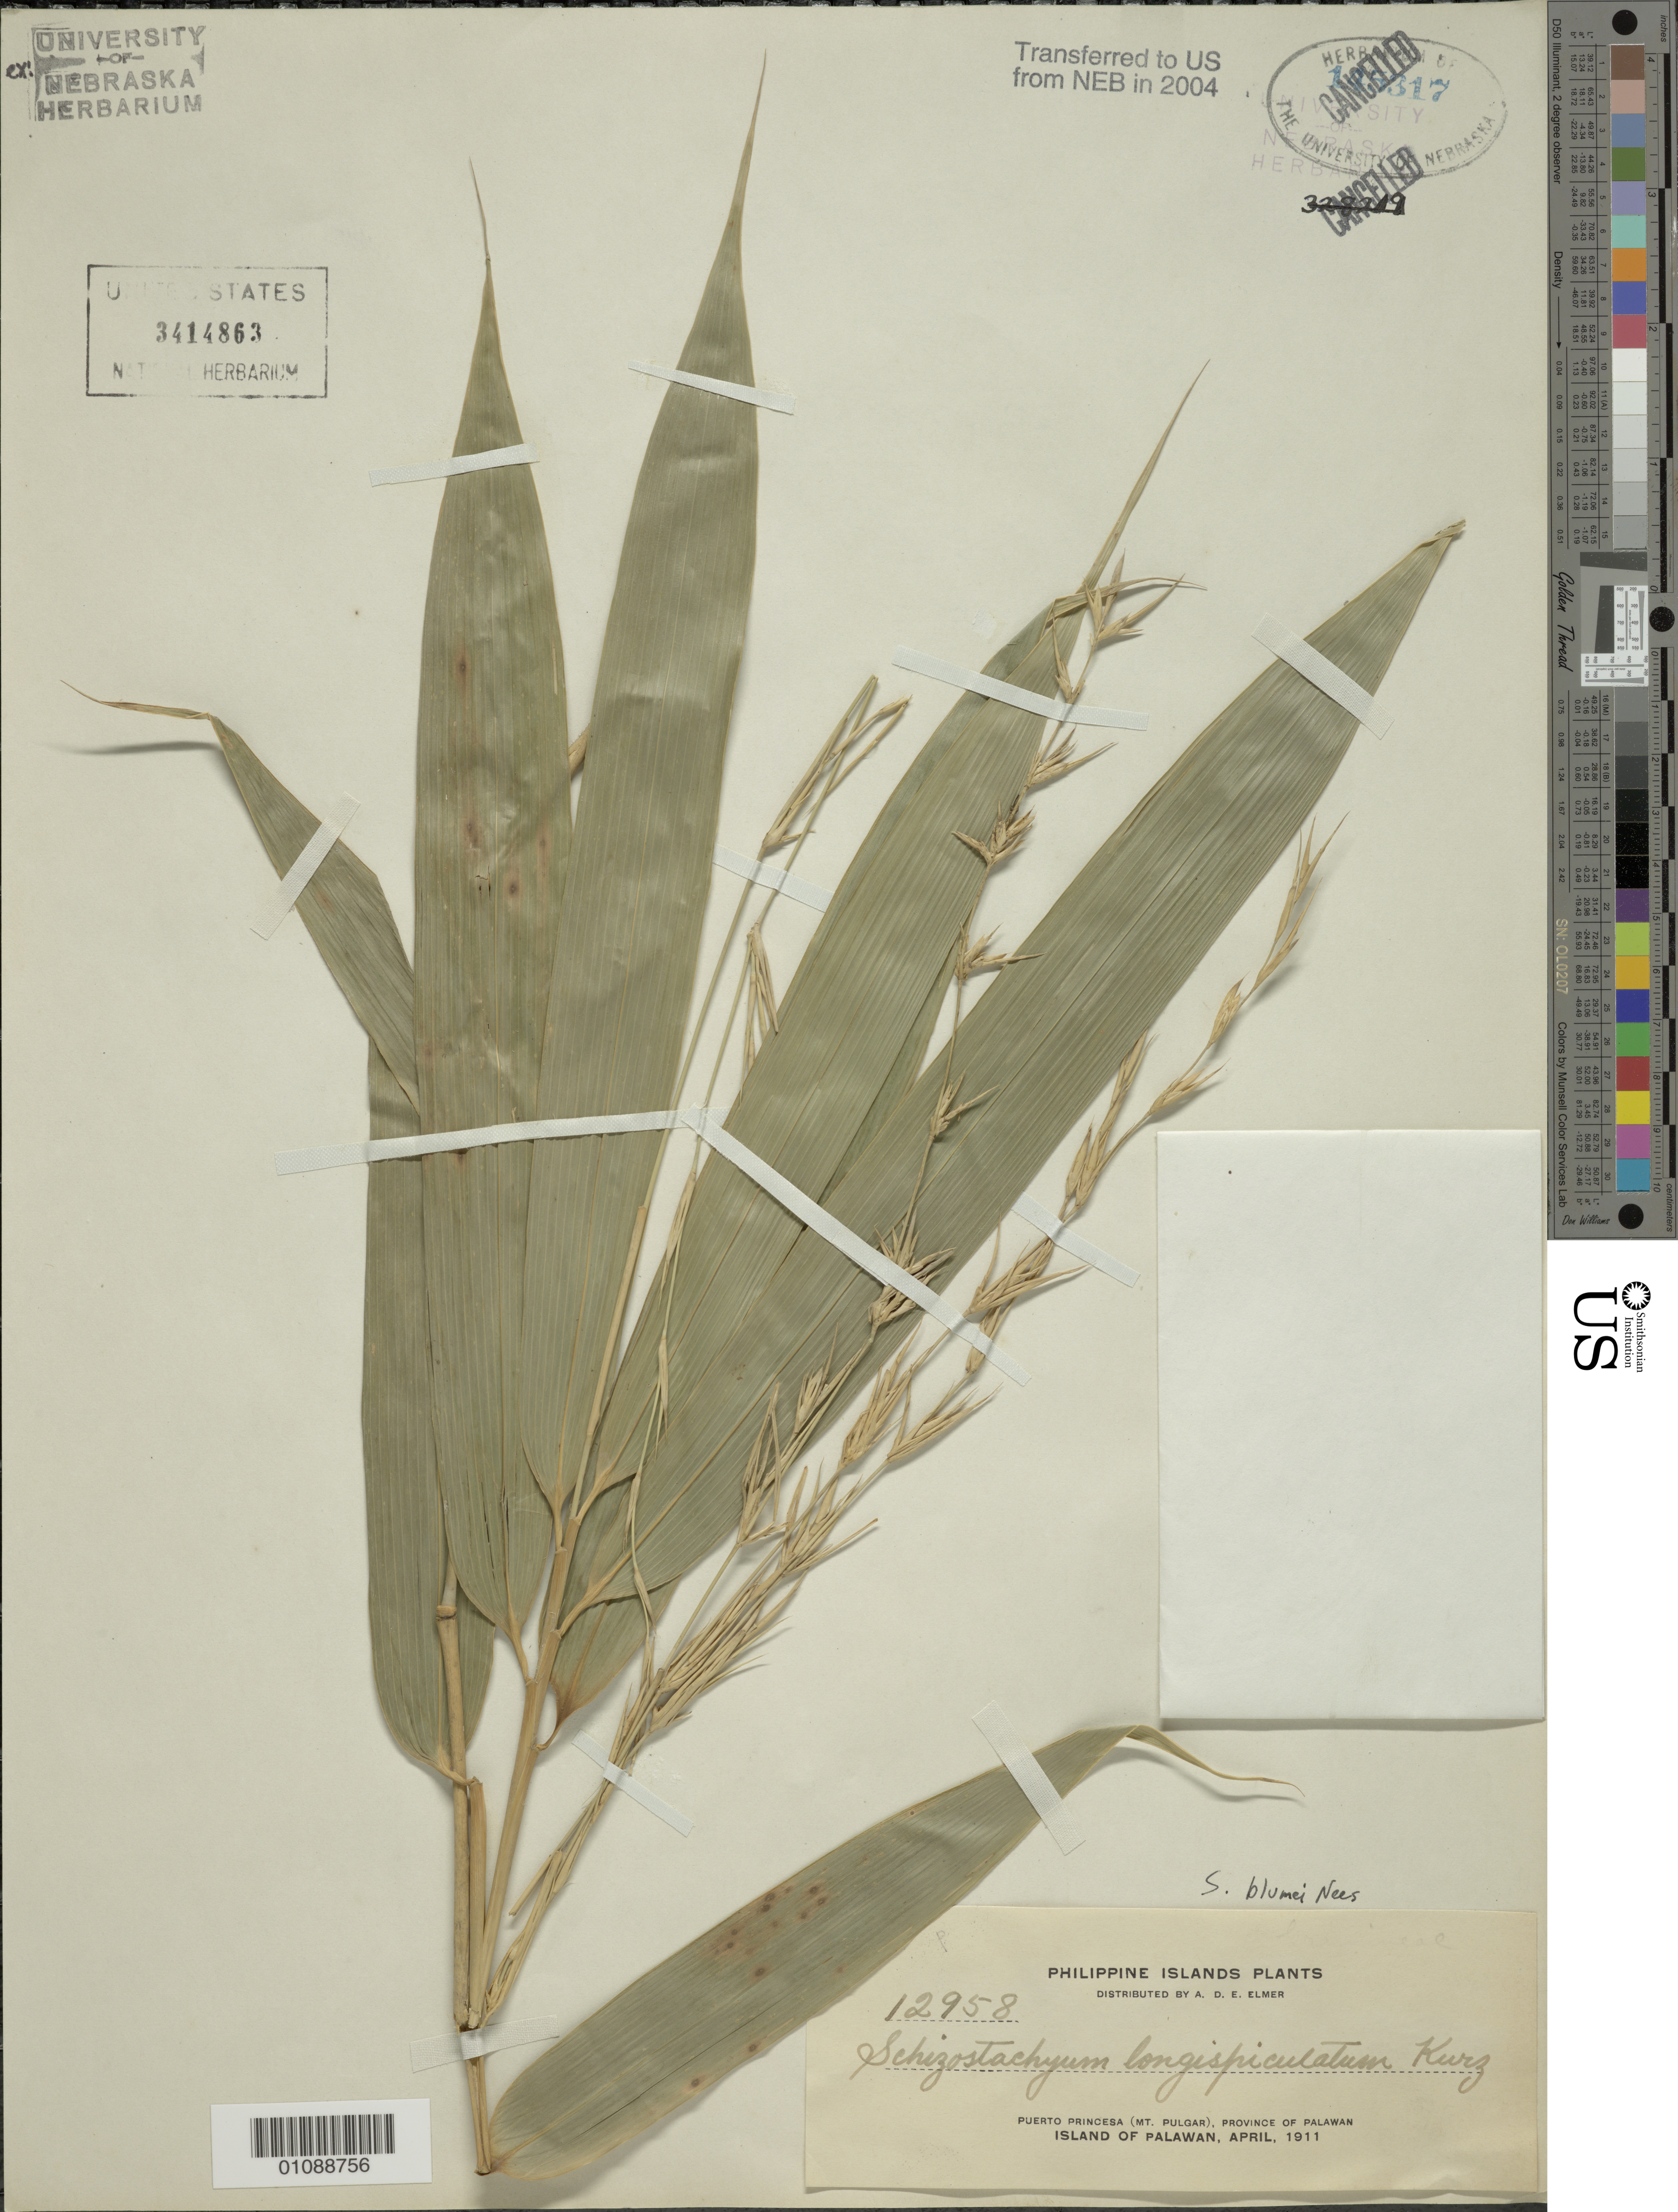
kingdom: Plantae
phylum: Tracheophyta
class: Liliopsida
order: Poales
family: Poaceae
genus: Schizostachyum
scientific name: Schizostachyum blumei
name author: Nees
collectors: A. D. E. Elmer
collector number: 12958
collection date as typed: Apr 1911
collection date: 1911-04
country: Philippines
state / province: Mimaropa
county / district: Palawan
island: Palawan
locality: Mt. Pulgar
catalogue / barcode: US 3414863